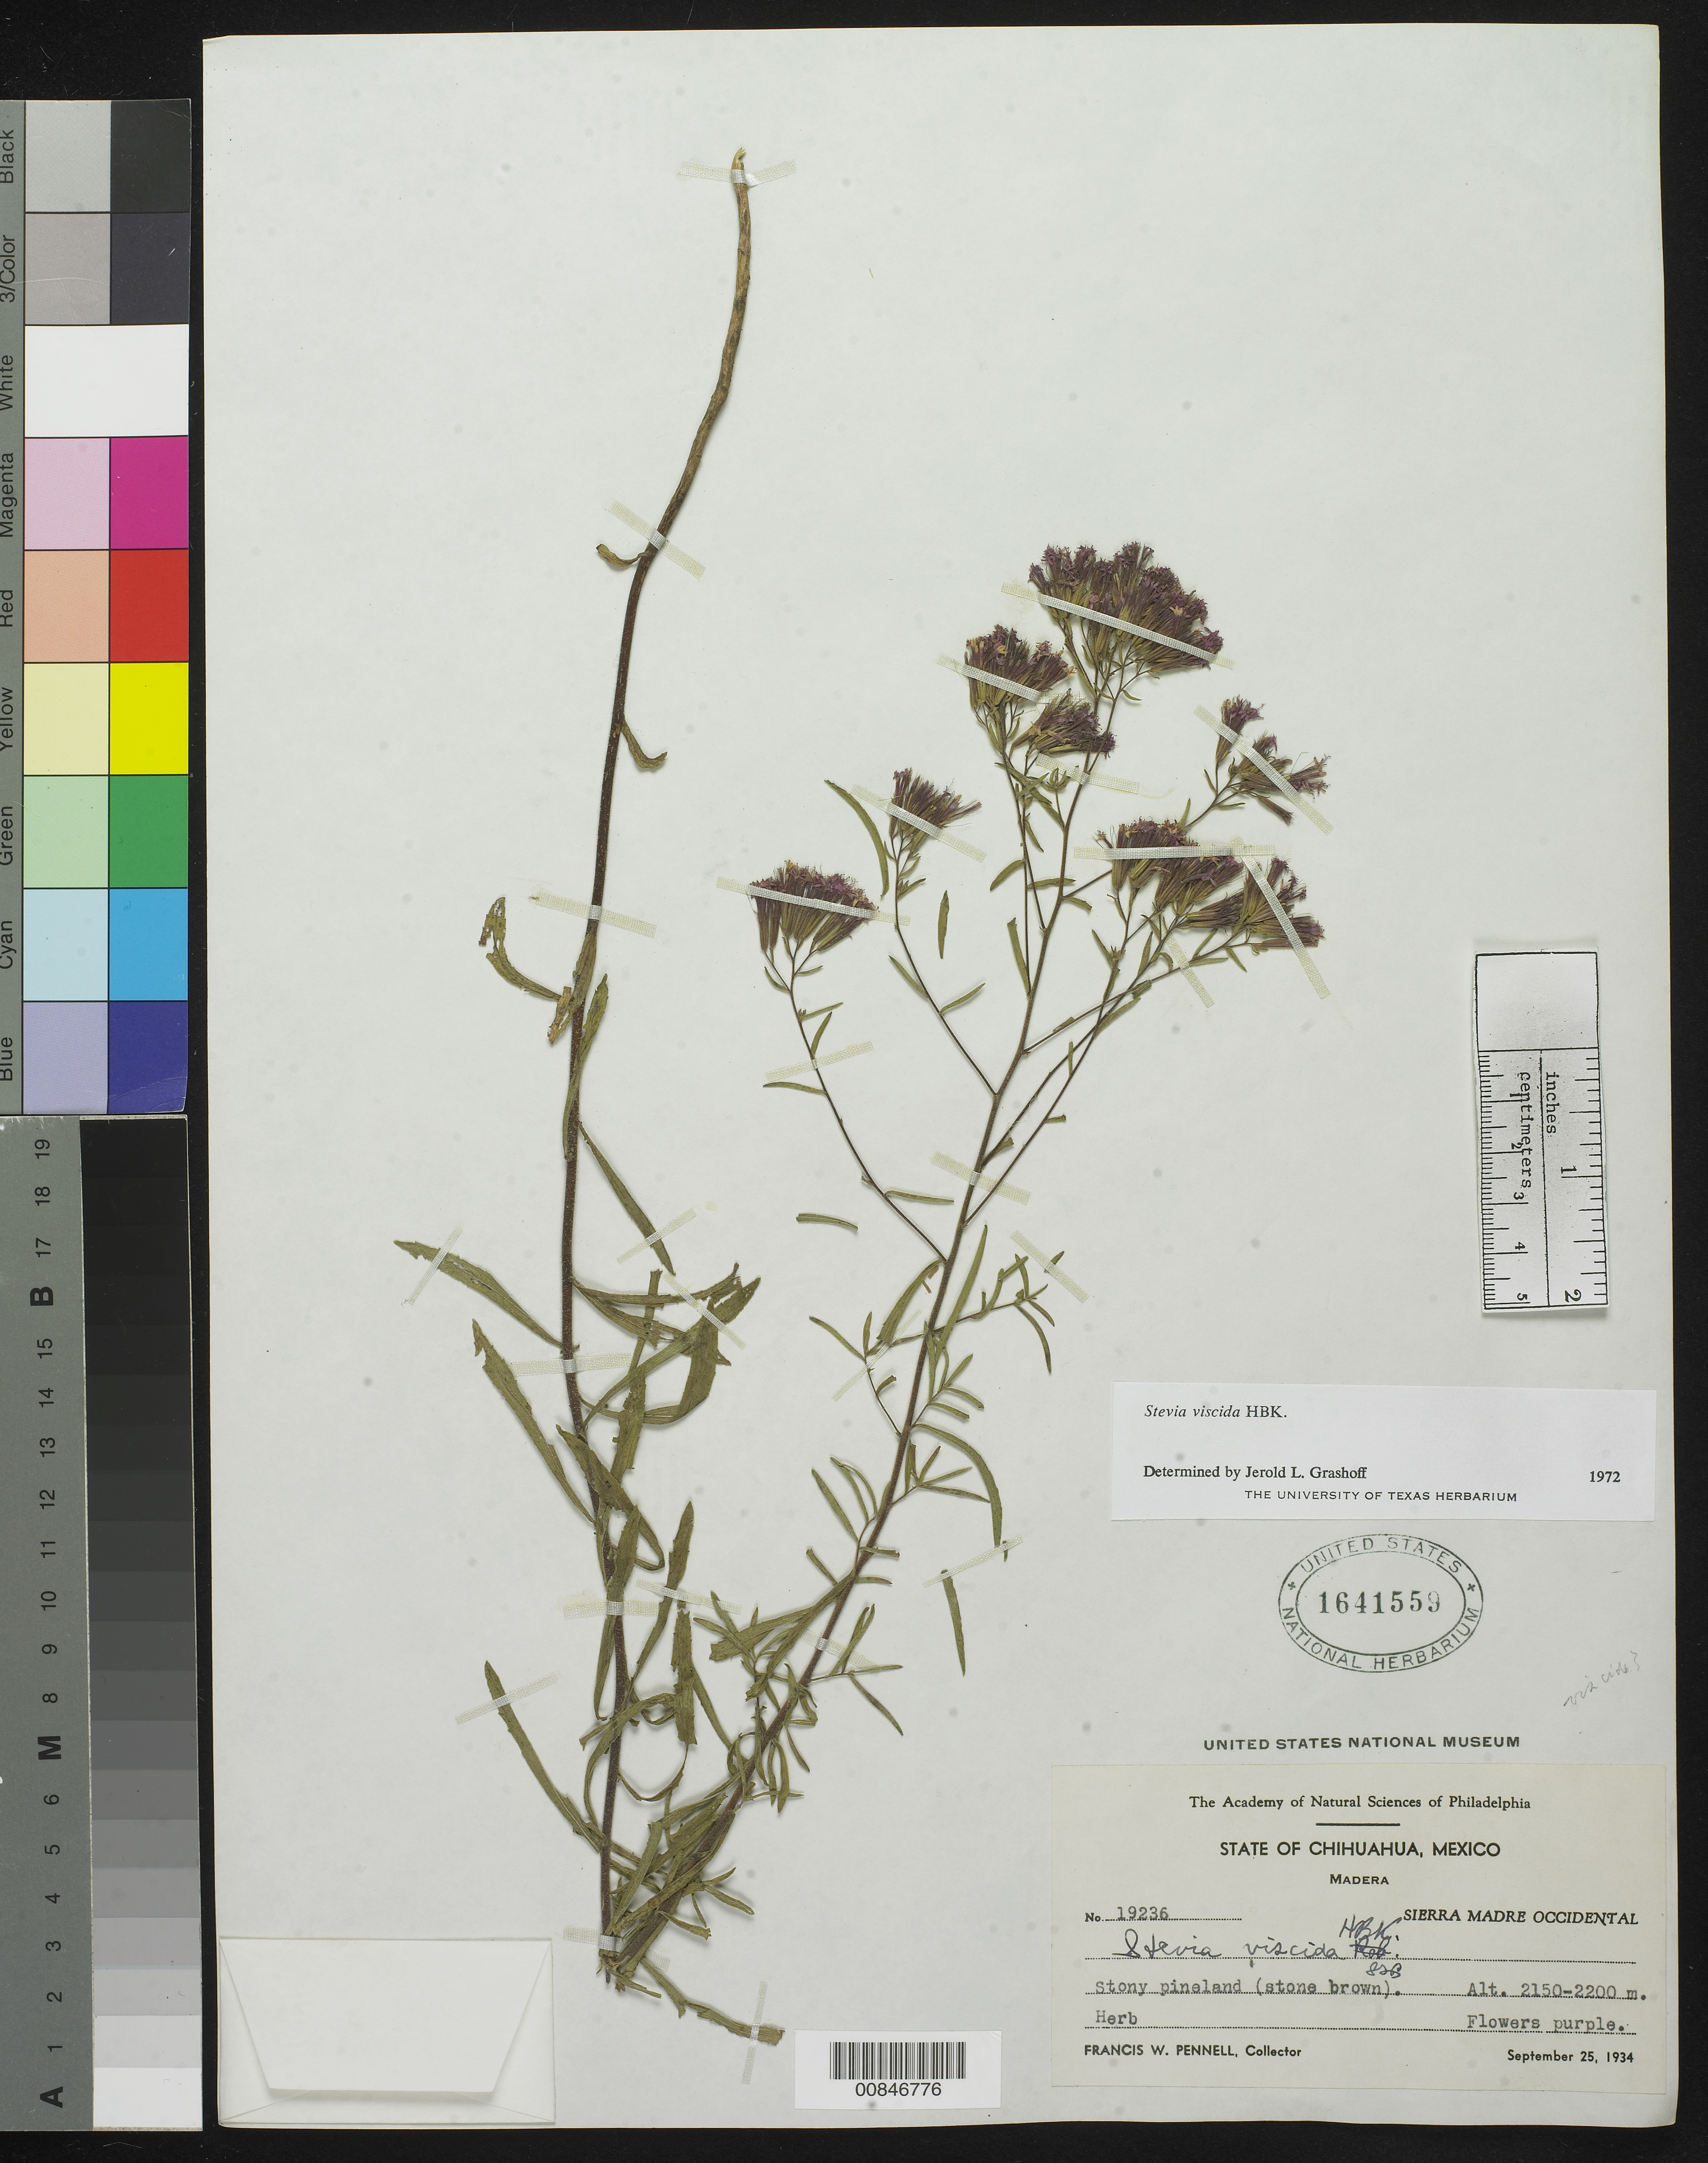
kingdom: Plantae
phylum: Tracheophyta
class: Magnoliopsida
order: Asterales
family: Asteraceae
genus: Stevia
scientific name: Stevia viscida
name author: Kunth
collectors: F. W. Pennell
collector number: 19236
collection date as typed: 25 Sep 1934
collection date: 1934-09-25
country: Mexico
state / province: Chihuahua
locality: Madera. Sierra Madre Occidental, Chihuahua.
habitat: Stony pineland (stone brown).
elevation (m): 2200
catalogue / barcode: US 1641559